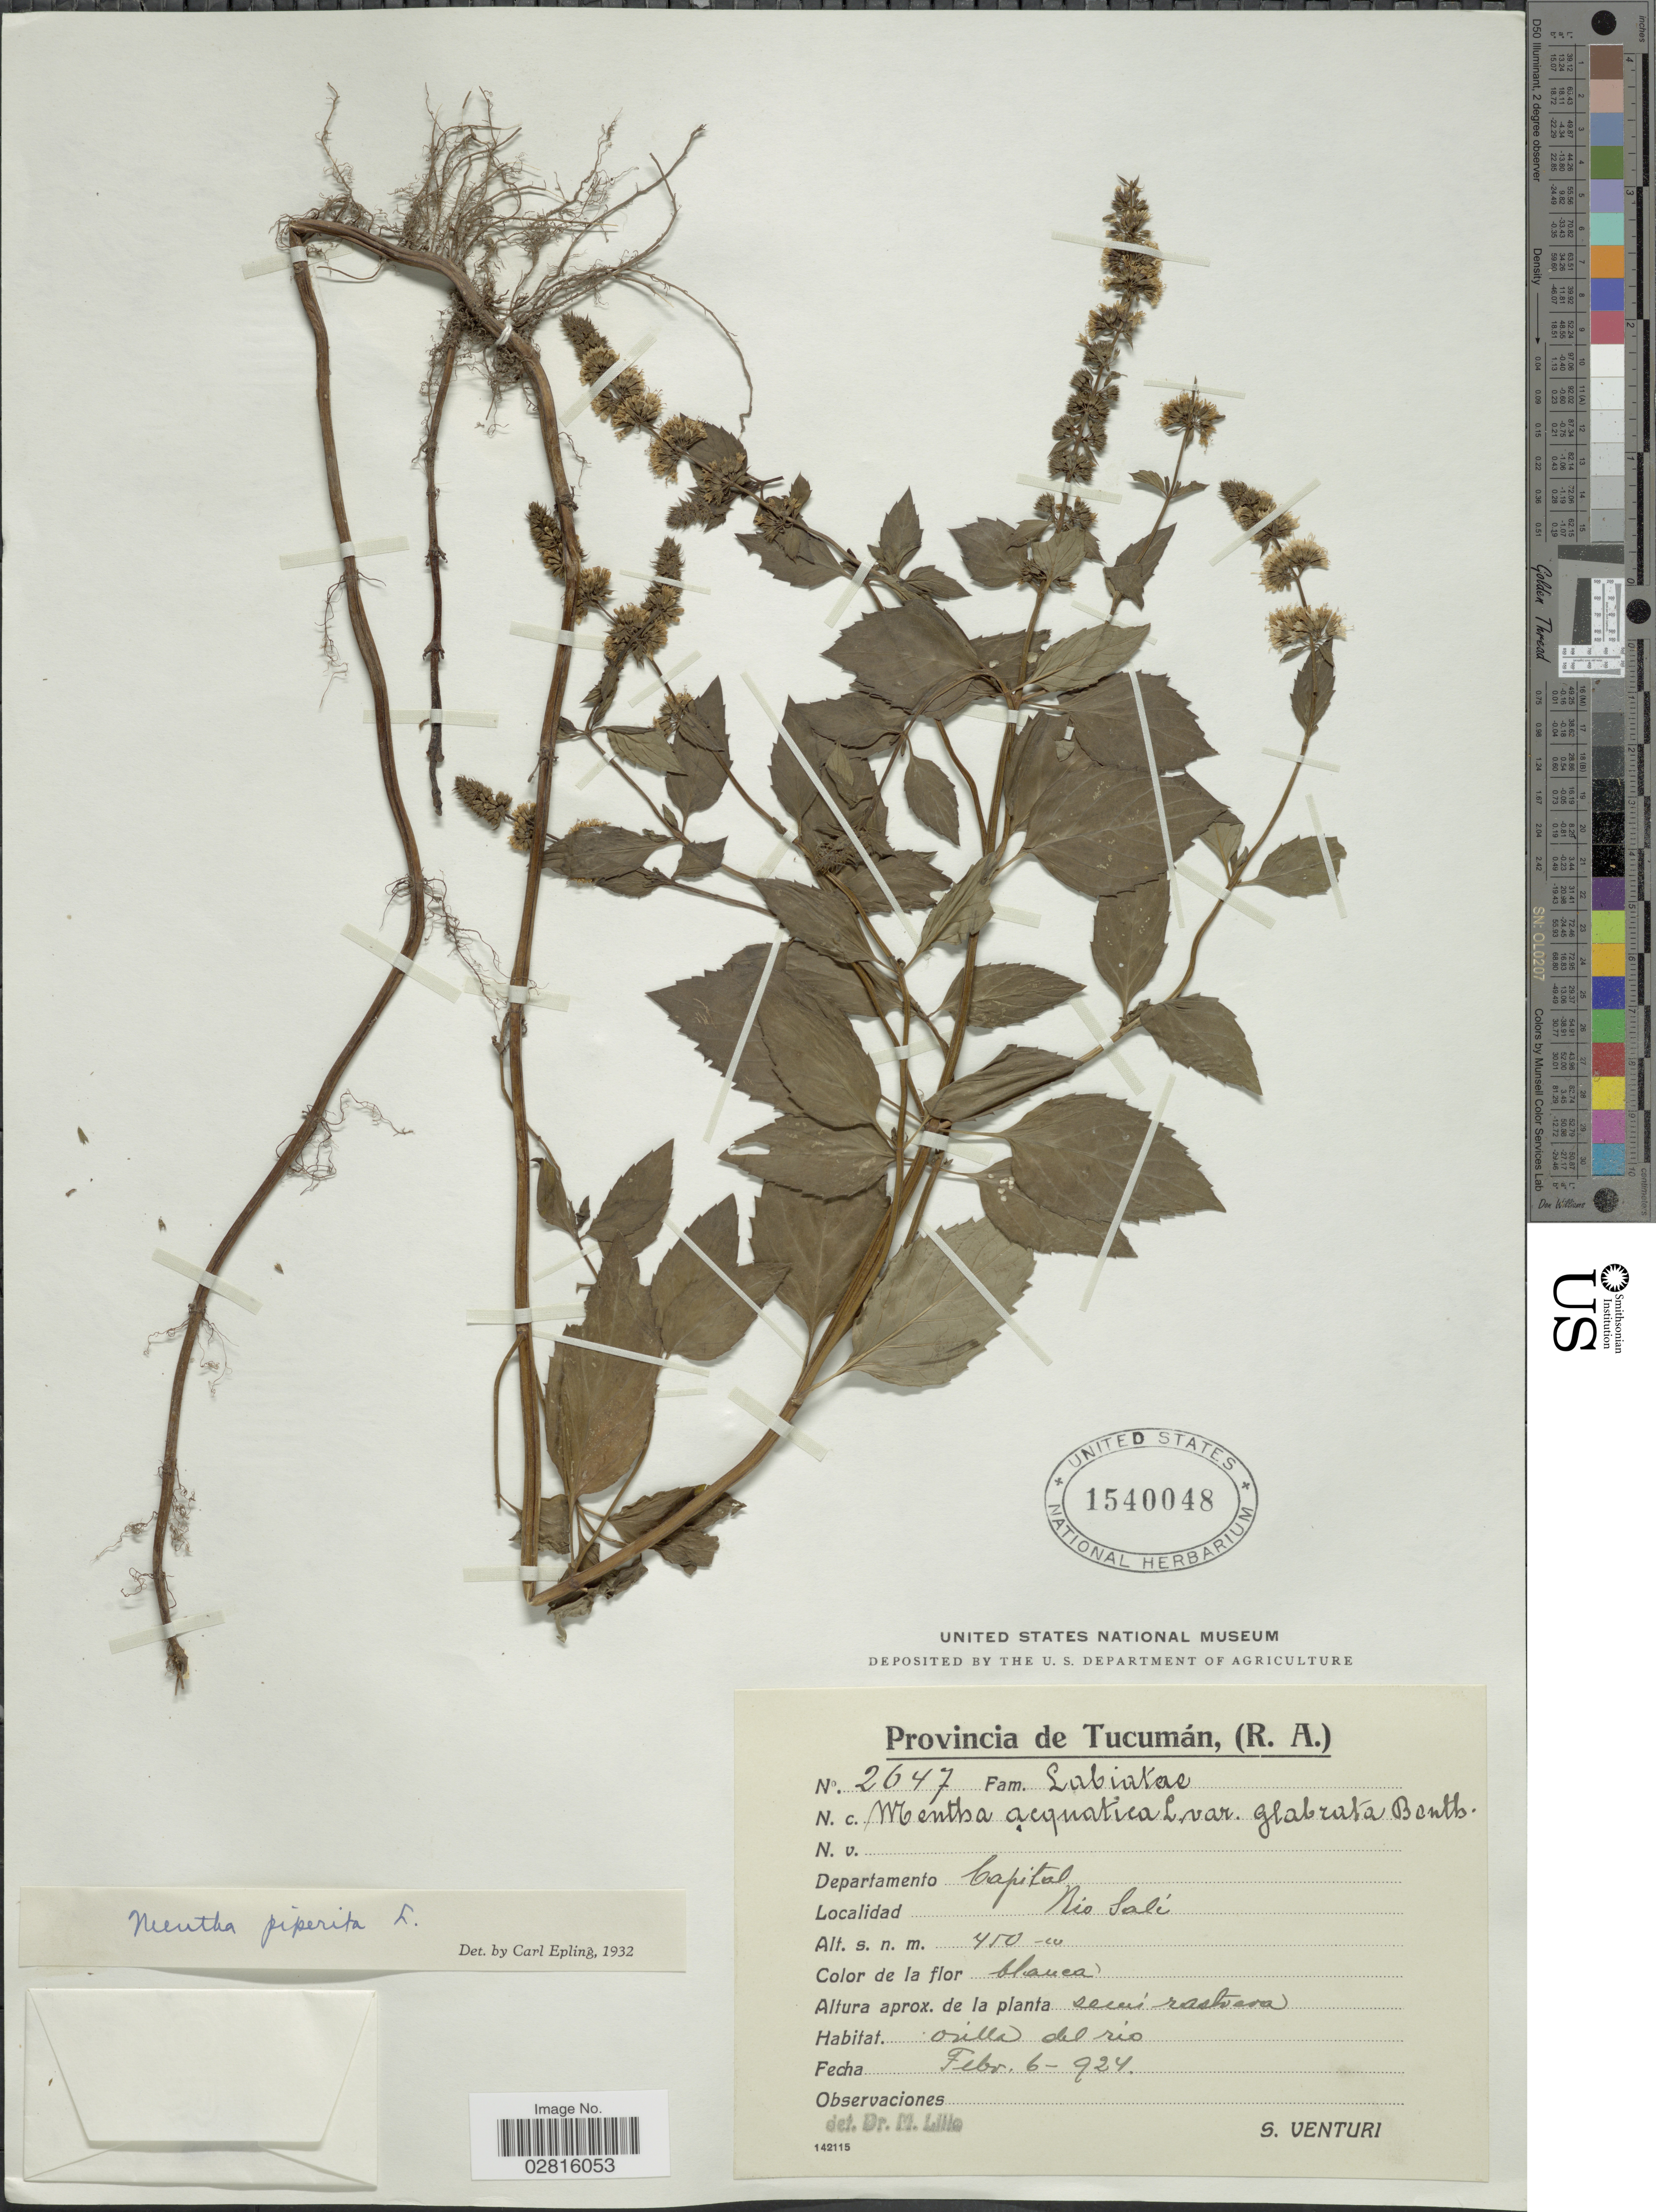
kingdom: Plantae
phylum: Tracheophyta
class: Magnoliopsida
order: Lamiales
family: Lamiaceae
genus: Mentha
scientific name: Mentha x piperita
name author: L.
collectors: S. Venturi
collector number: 2647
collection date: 1924-02-06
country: Argentina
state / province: Tucuman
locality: Provincia de Tucumán, (R.A.). Departamento Capital. Rio Sali.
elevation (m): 450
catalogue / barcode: US 1540048